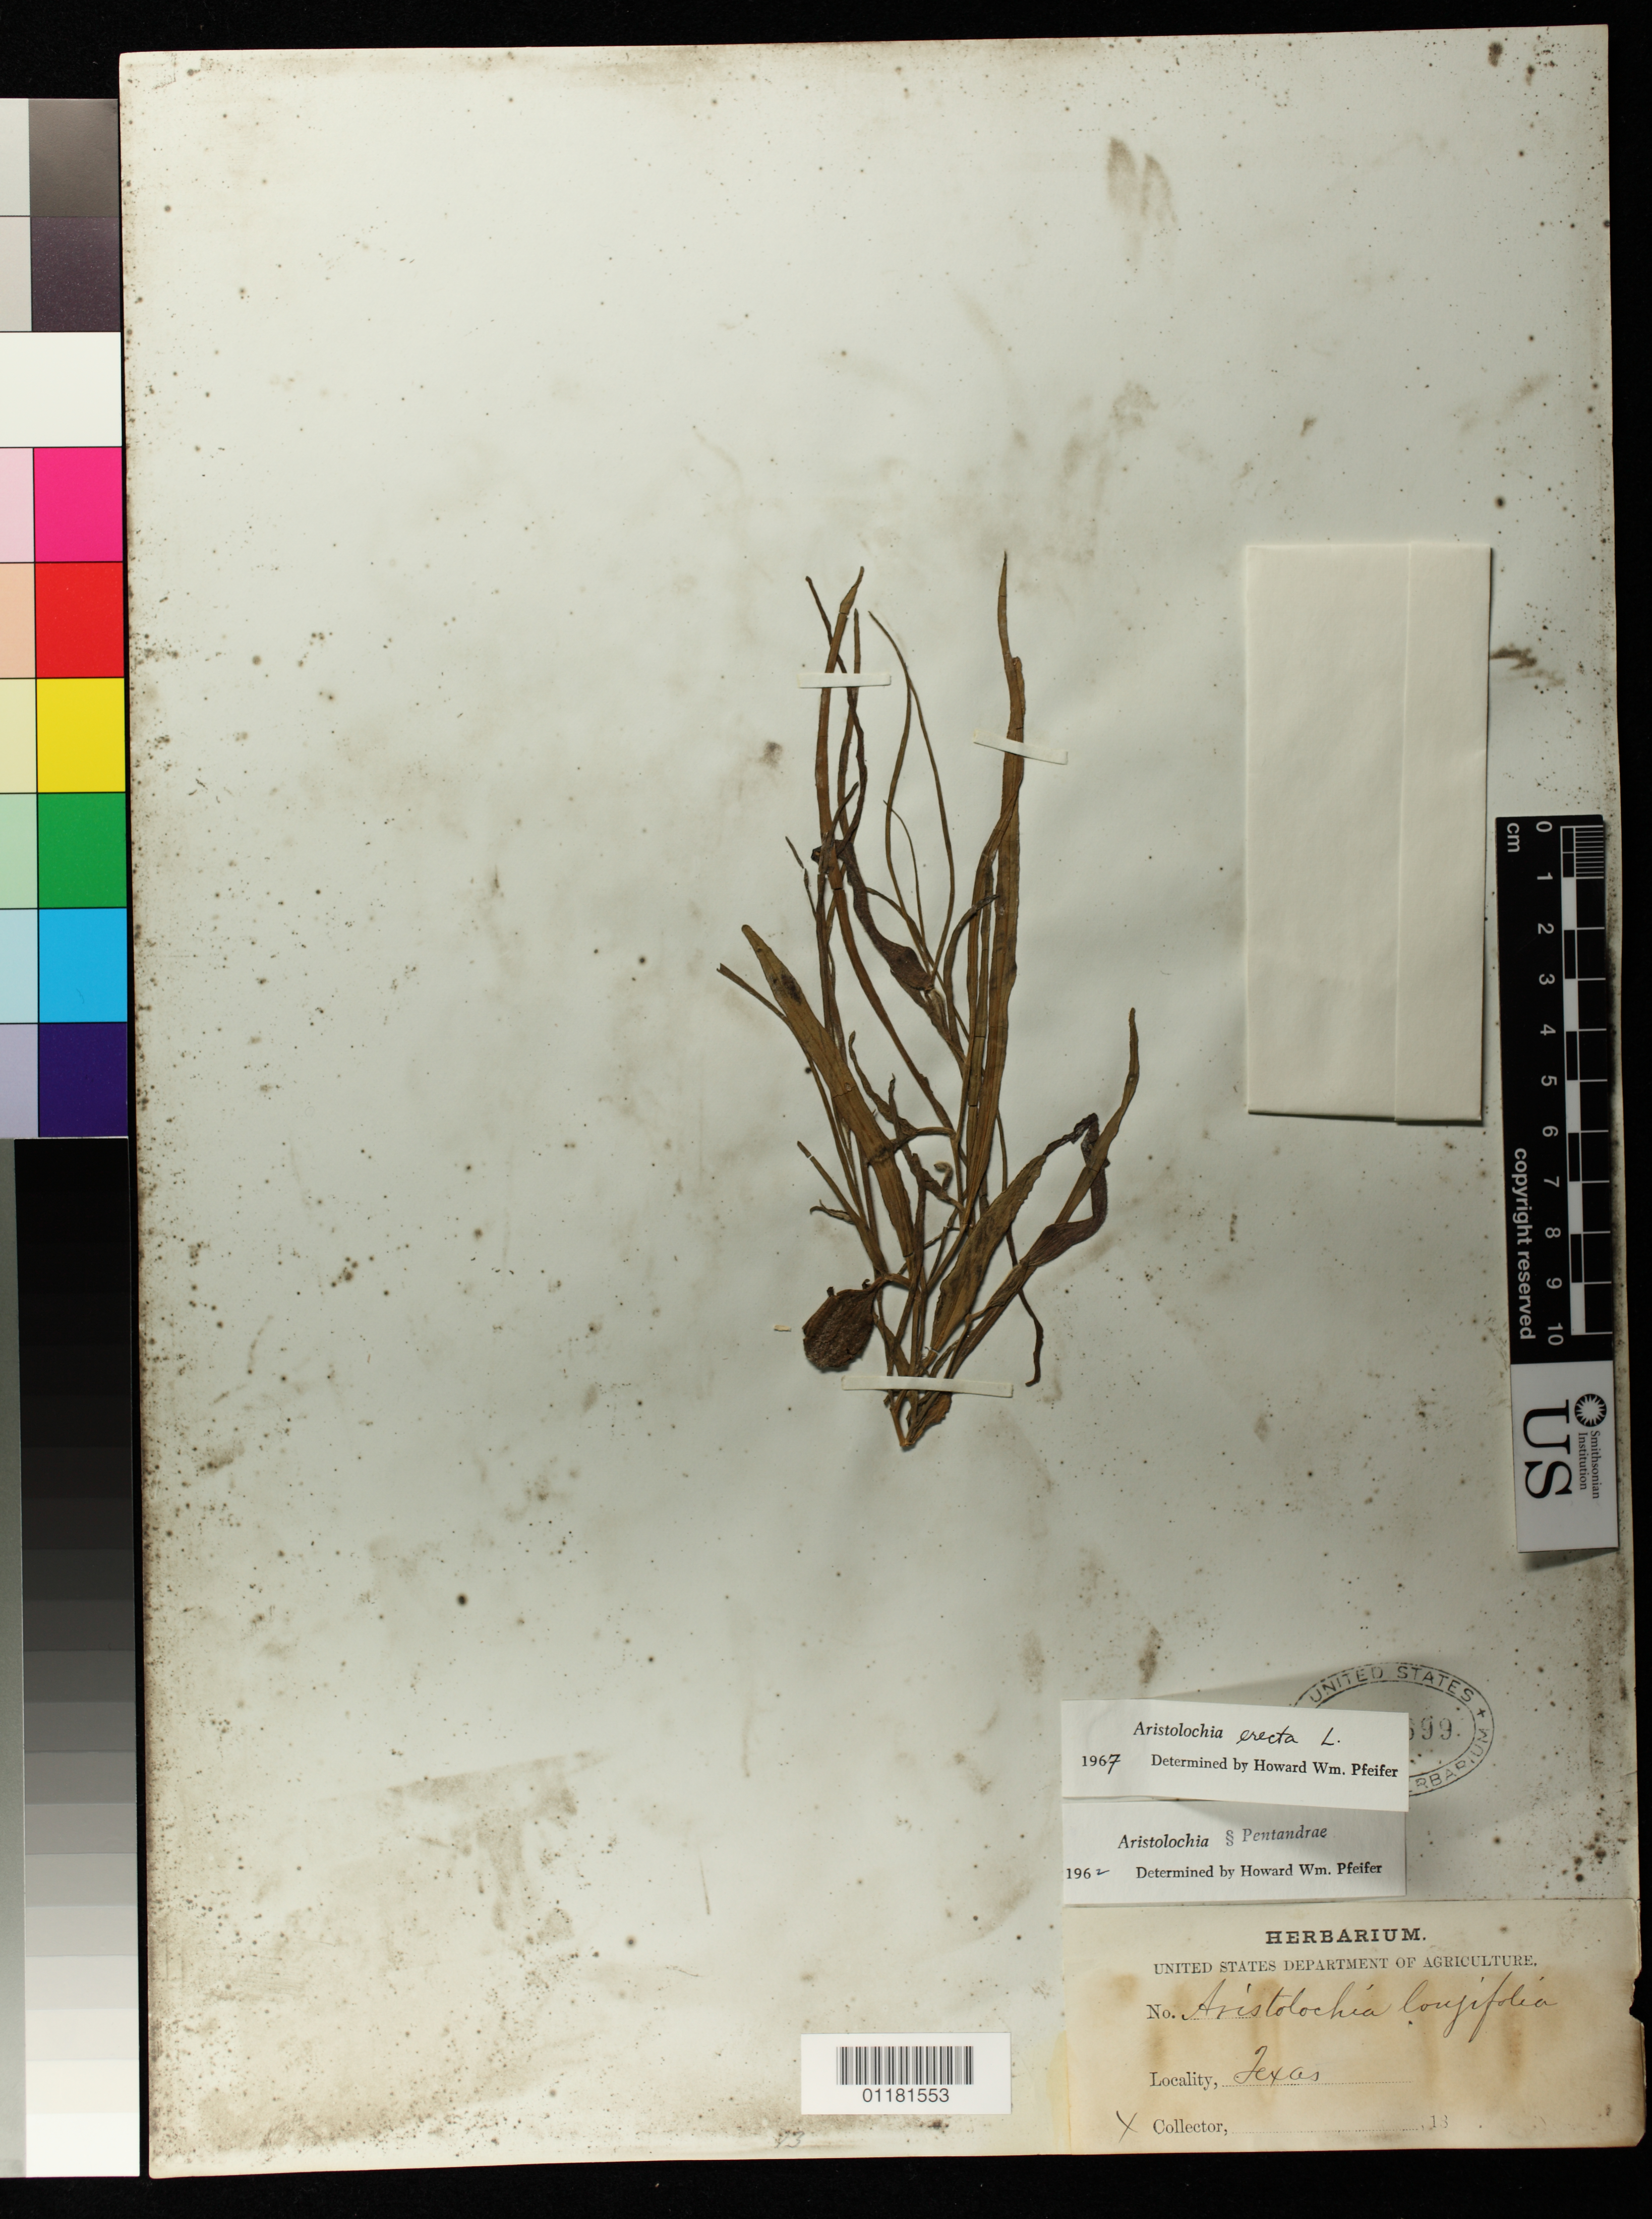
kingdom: Plantae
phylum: Tracheophyta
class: Magnoliopsida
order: Piperales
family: Aristolochiaceae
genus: Aristolochia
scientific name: Aristolochia erecta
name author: L.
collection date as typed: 18--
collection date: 1800/1899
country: United States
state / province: Texas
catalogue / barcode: US 68699